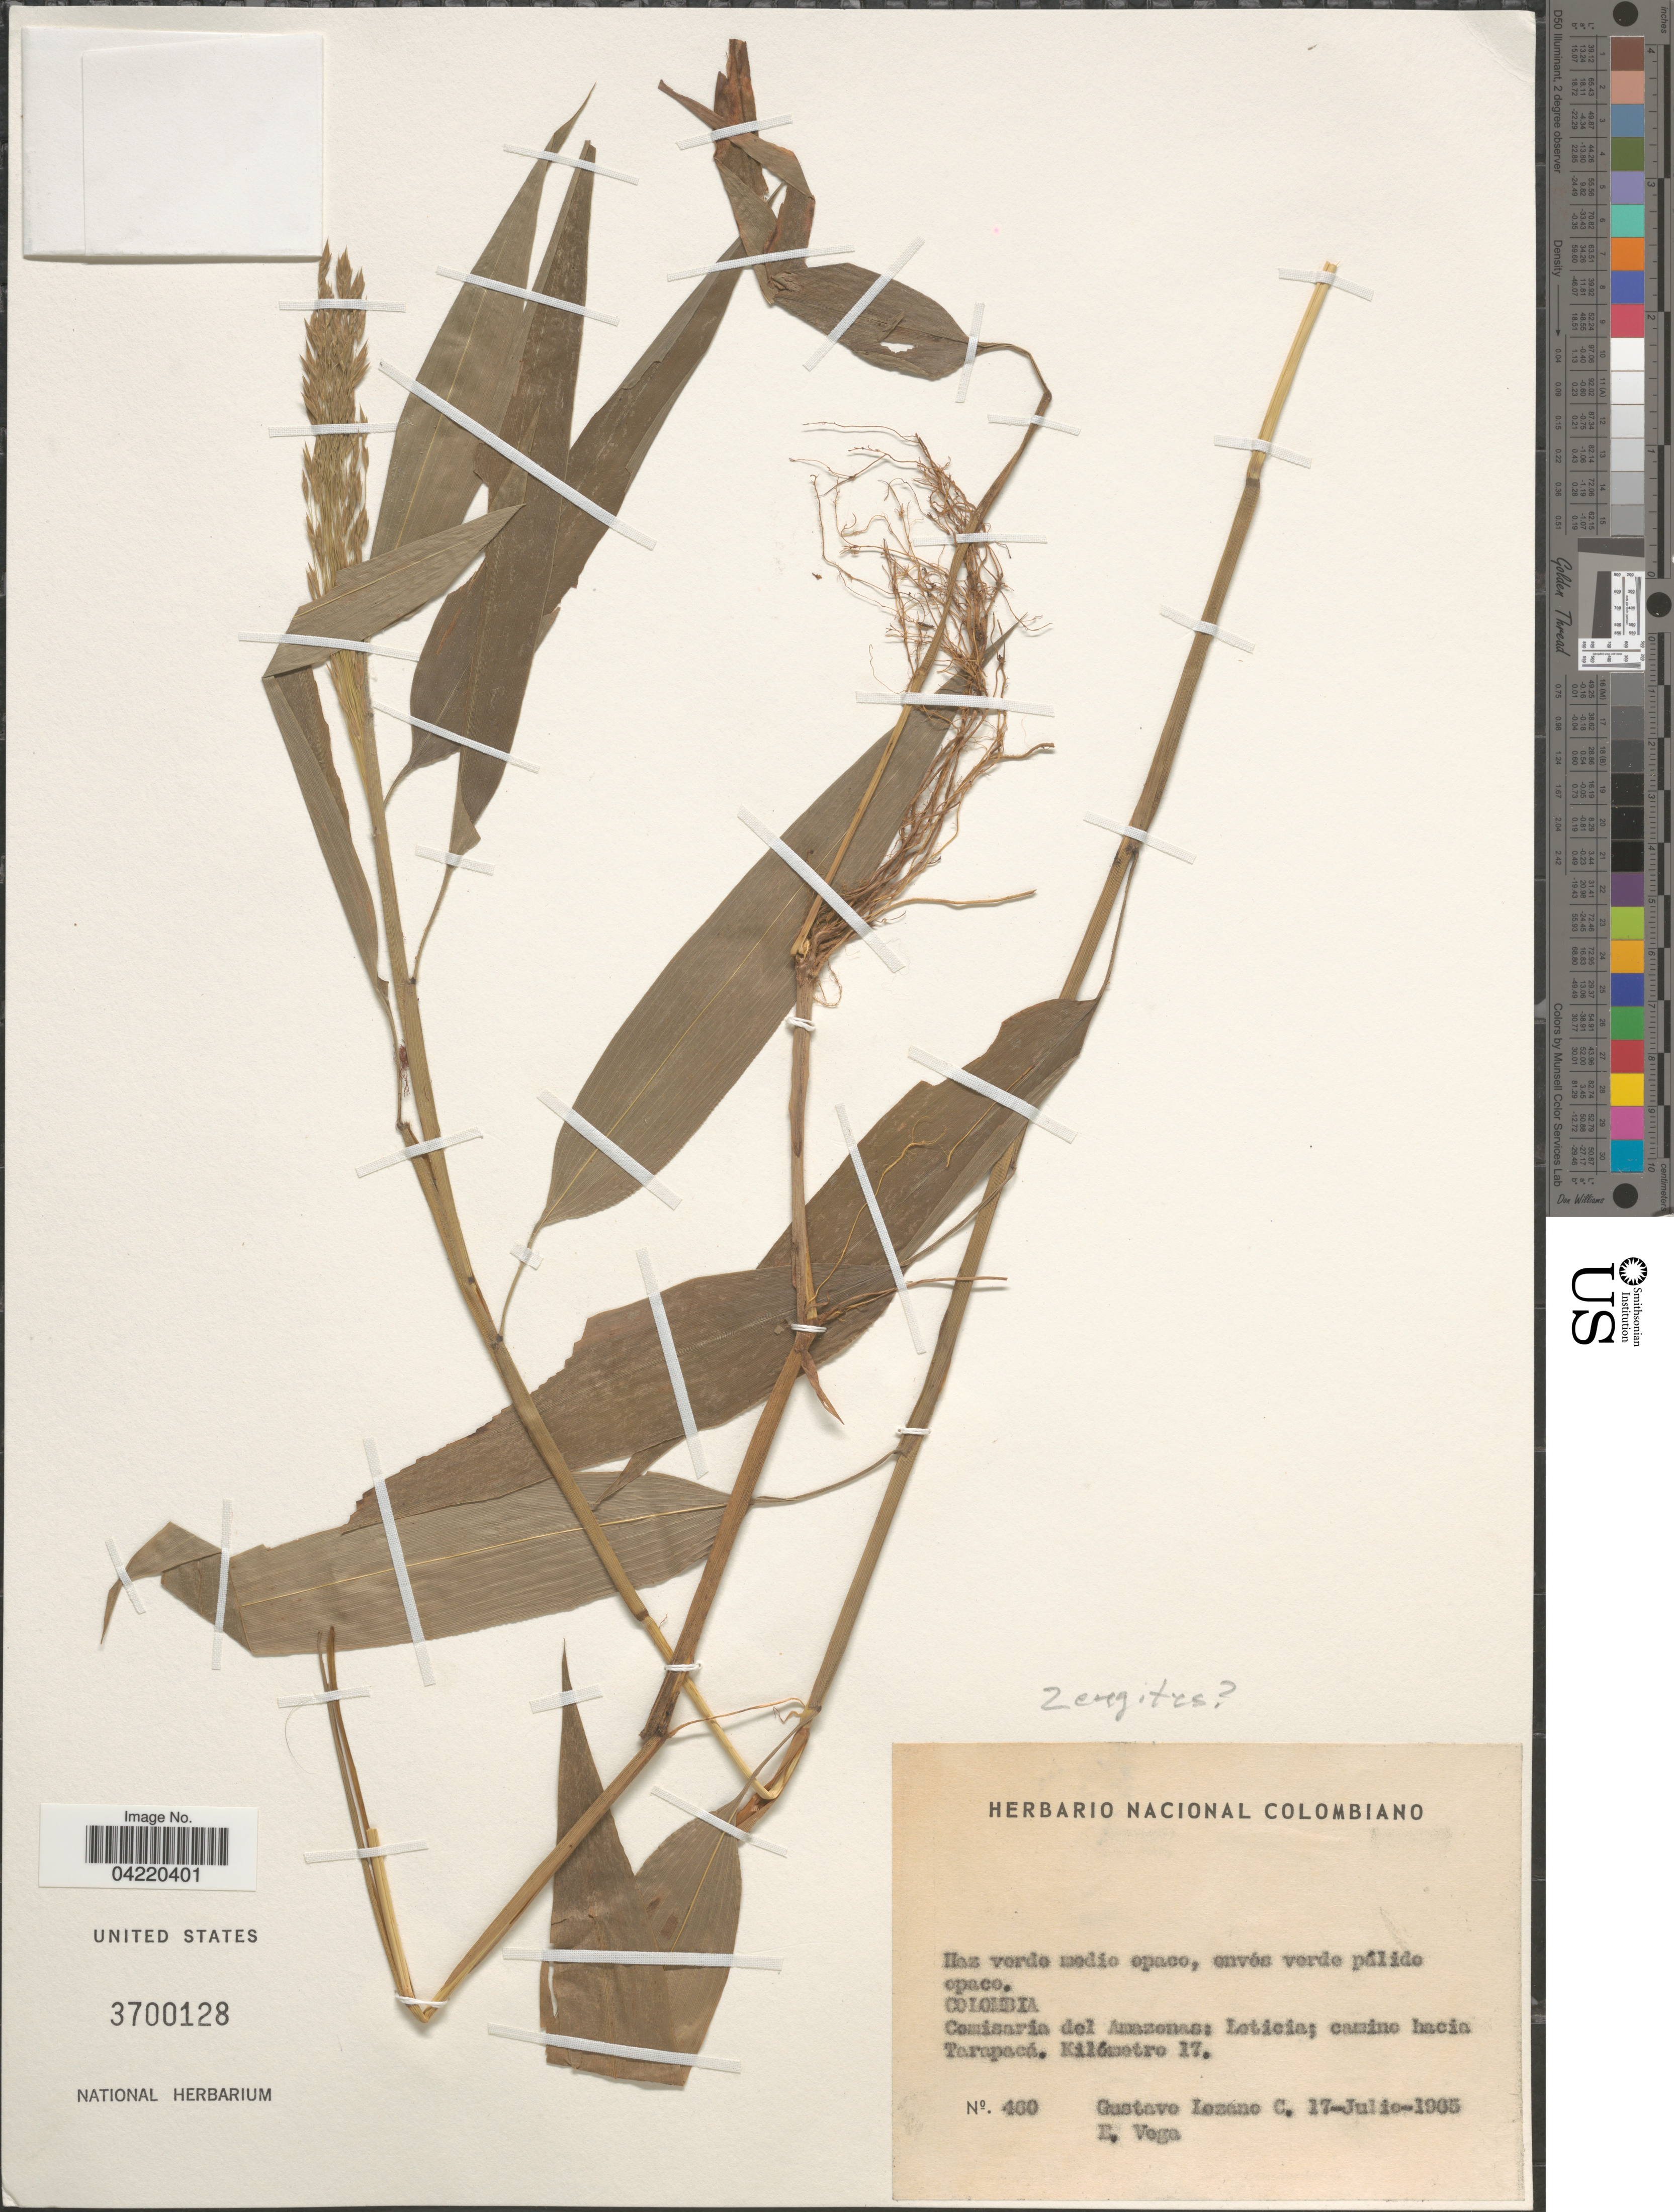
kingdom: Plantae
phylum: Tracheophyta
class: Liliopsida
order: Poales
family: Poaceae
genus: Zeugites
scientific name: Zeugites sp.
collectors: G. Lozano-Contreras & E. Vega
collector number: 460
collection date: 1965-07-17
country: Colombia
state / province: Amazônas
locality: Comisaria del Amazonas: Leticia; camino hacia Tarapacá. Kilómetro 17.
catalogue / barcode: US 3700128